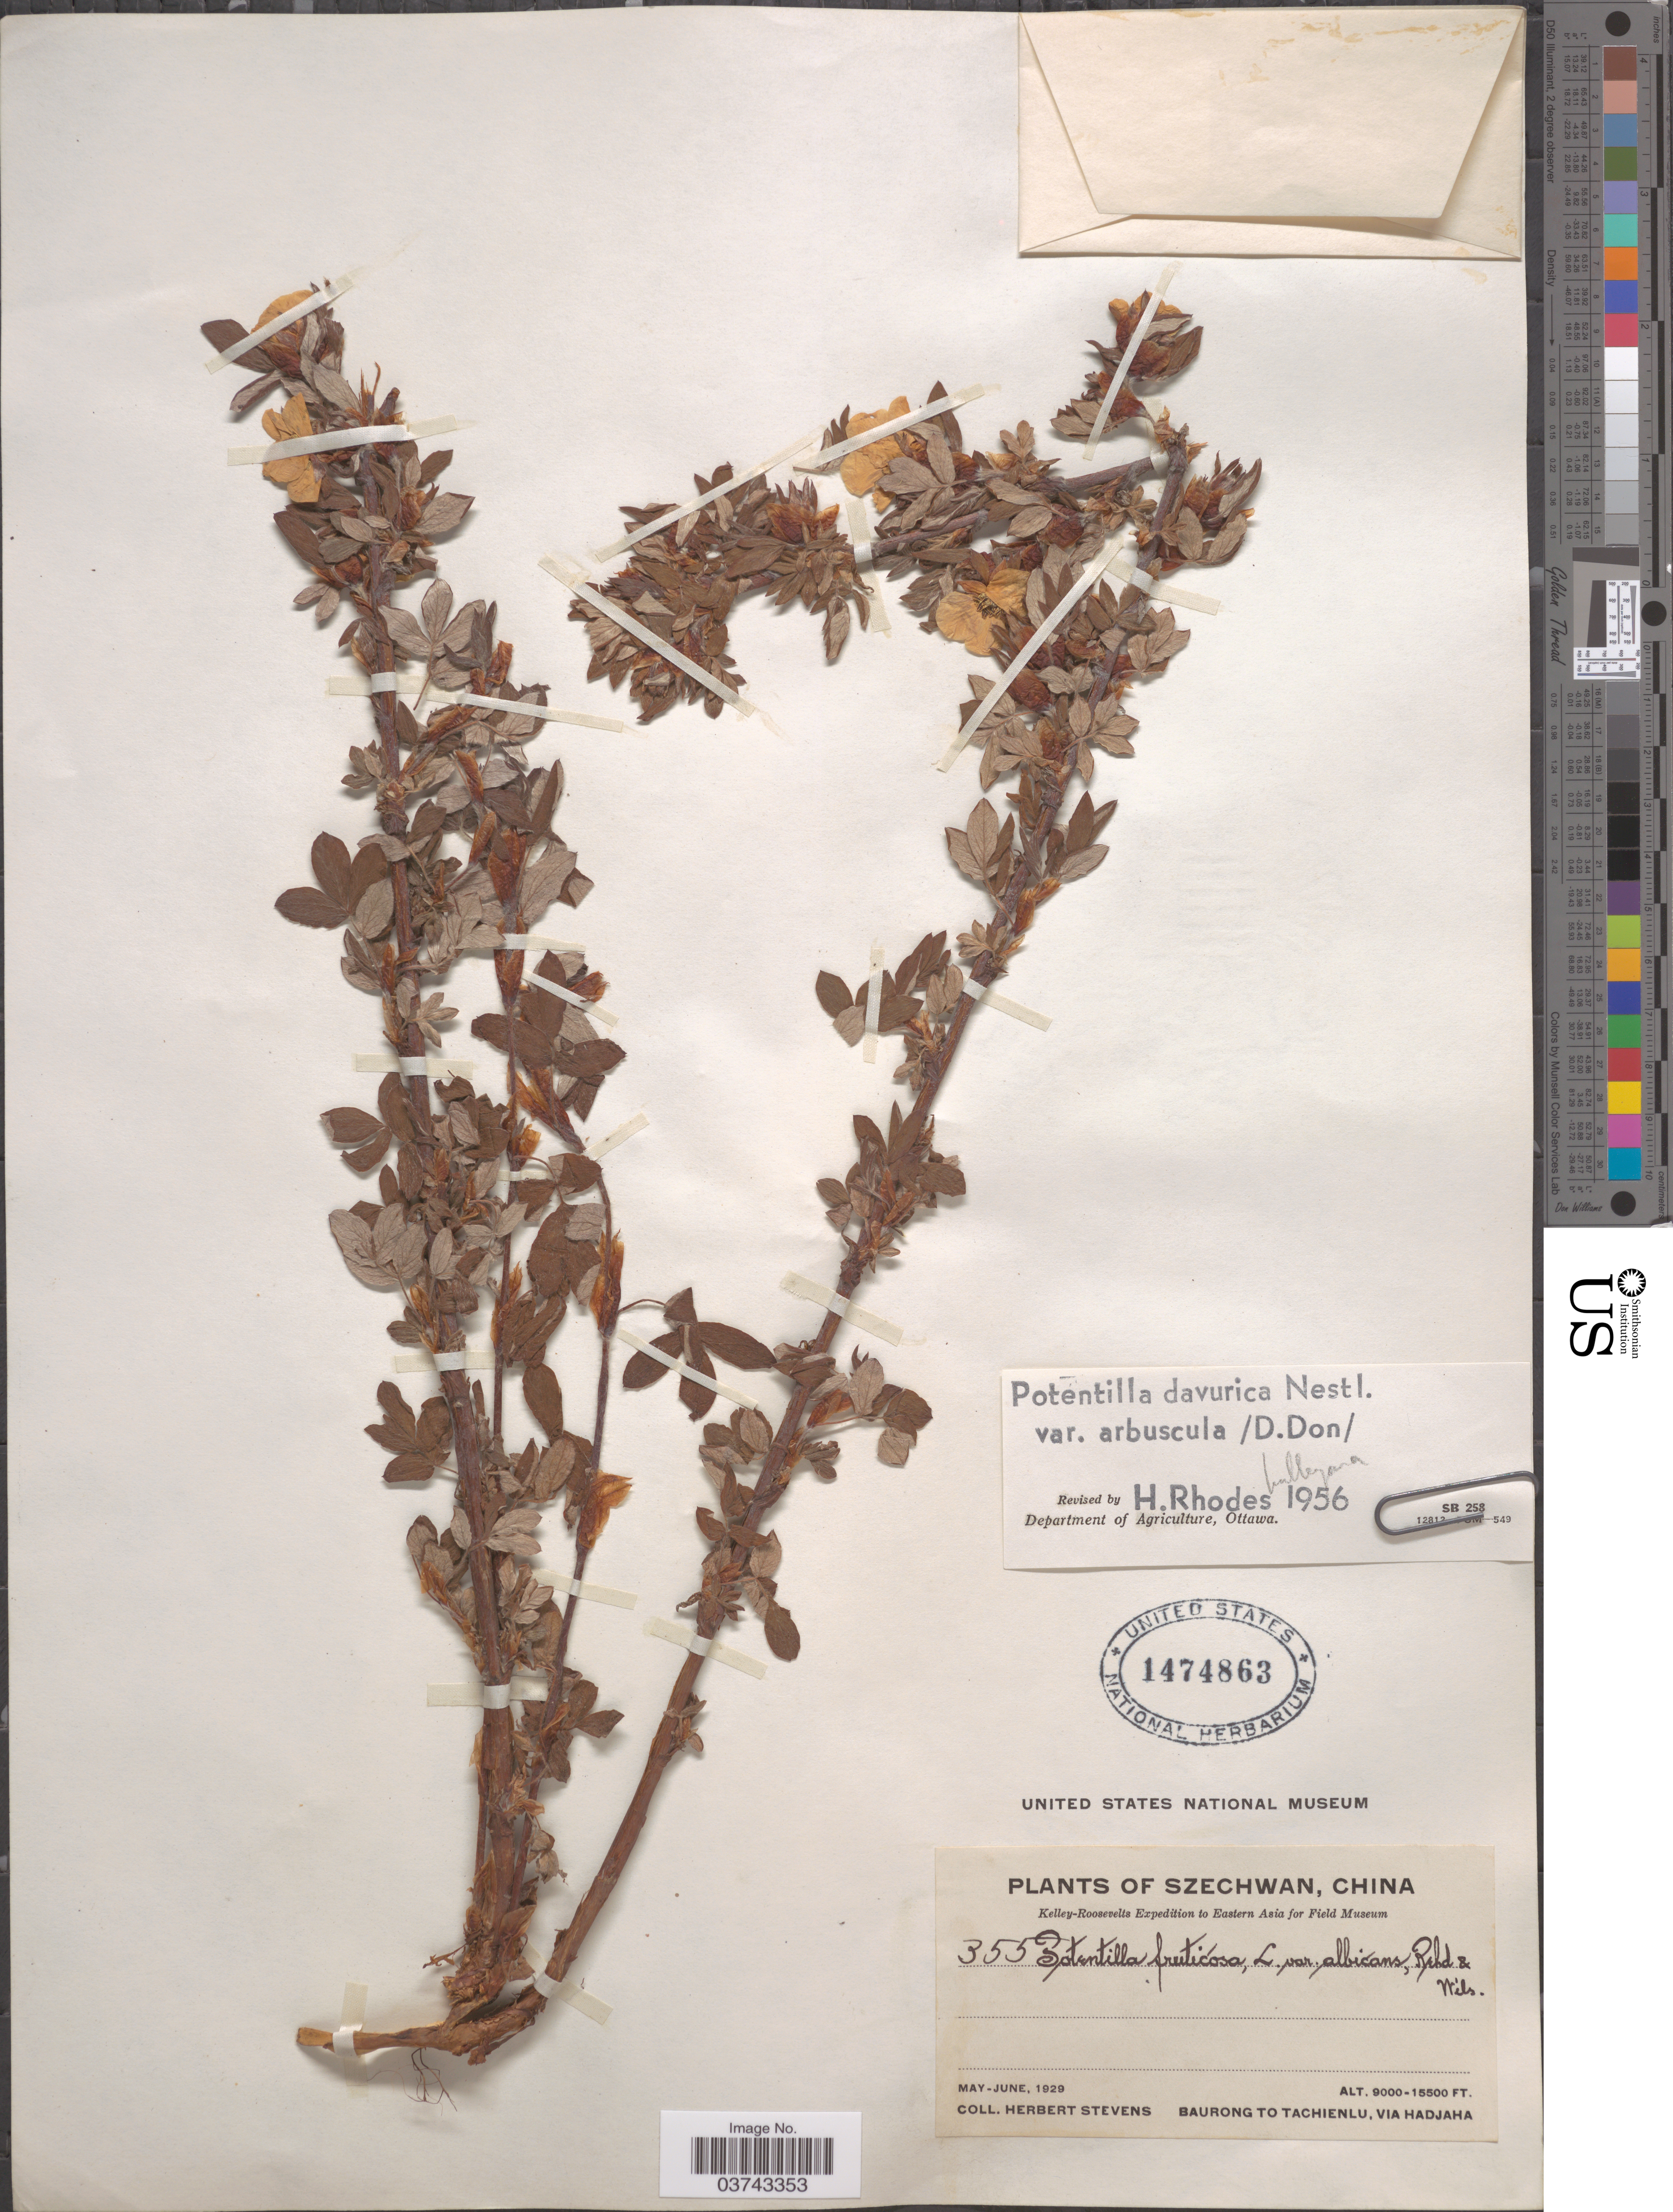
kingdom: Plantae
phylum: Tracheophyta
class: Magnoliopsida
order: Rosales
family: Rosaceae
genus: Dasiphora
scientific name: Dasiphora arbuscula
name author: (D. Don) Soják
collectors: H. Stevens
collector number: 355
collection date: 1929-05/1929-06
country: China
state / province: Sichuan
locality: Szechwan. Baurong to Tachienlu, via Hadjaha.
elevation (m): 2743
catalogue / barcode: US 1474863